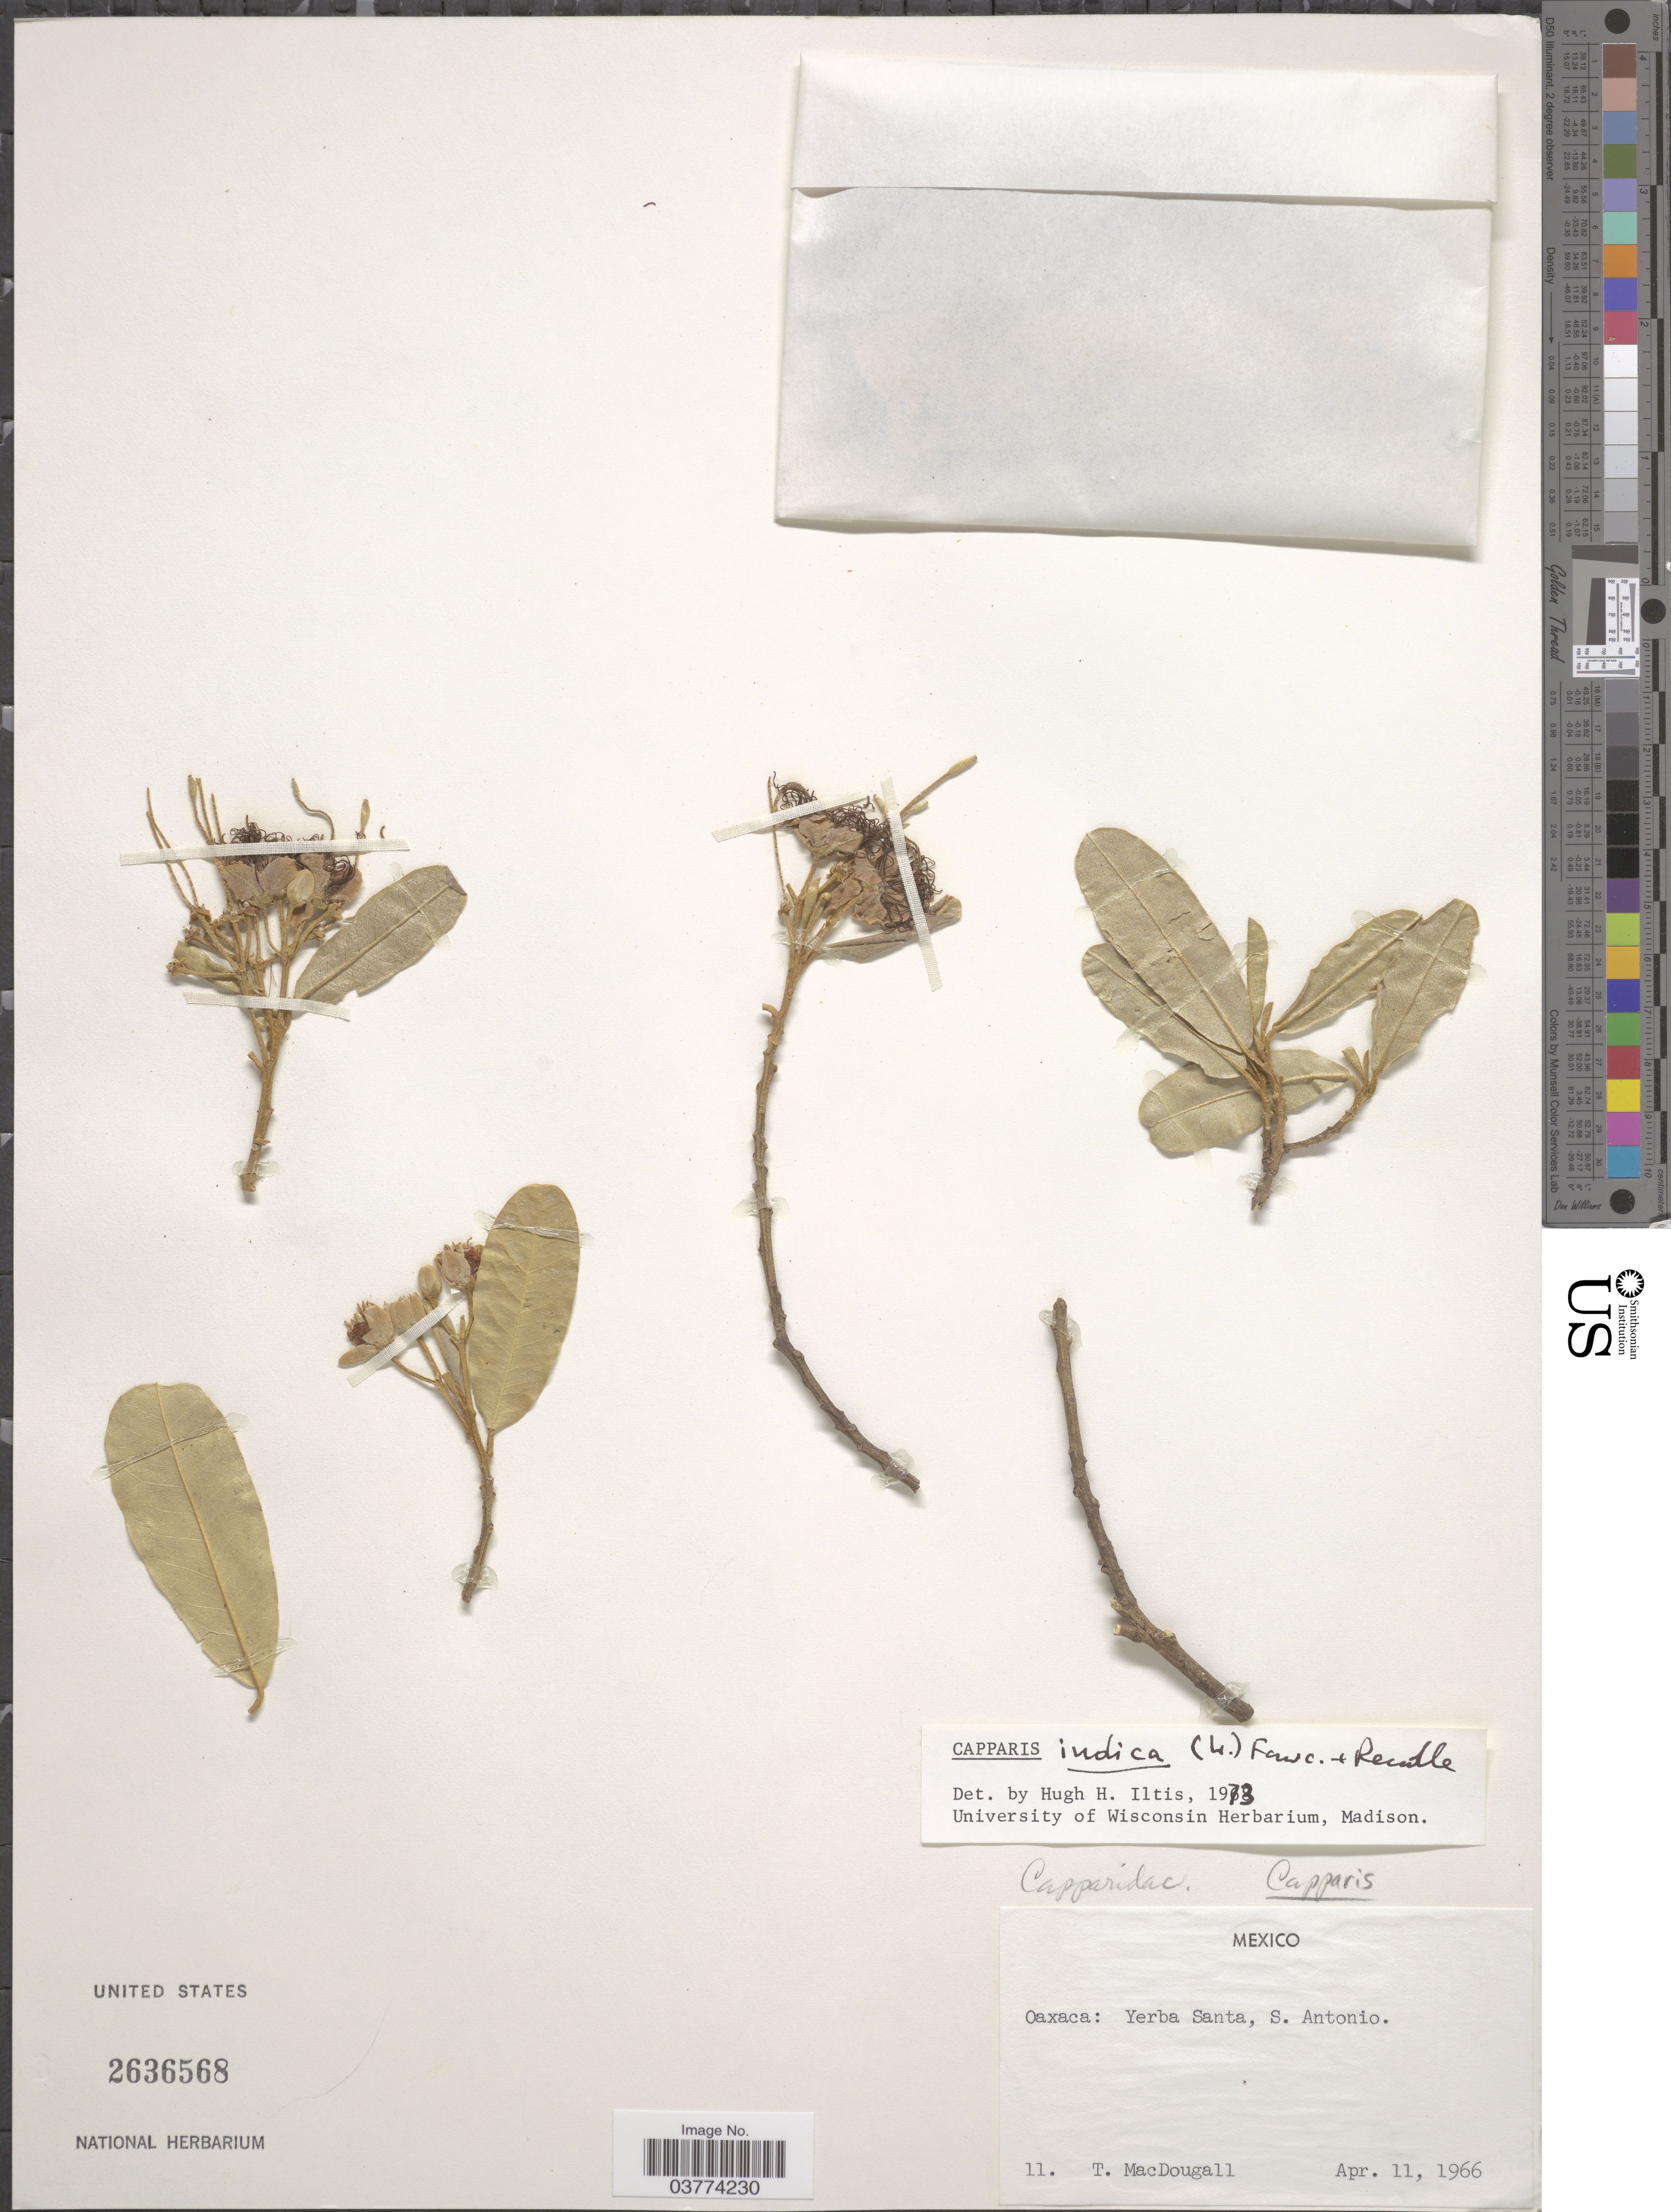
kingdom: Plantae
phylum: Tracheophyta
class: Magnoliopsida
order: Brassicales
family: Capparaceae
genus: Quadrella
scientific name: Quadrella indica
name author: (L.) Iltis & Cornejo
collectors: T. B. MacDougall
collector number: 11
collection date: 1966-04-11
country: Mexico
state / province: Oaxaca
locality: Yerba Santa, S. Antonio.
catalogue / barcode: US 2636568